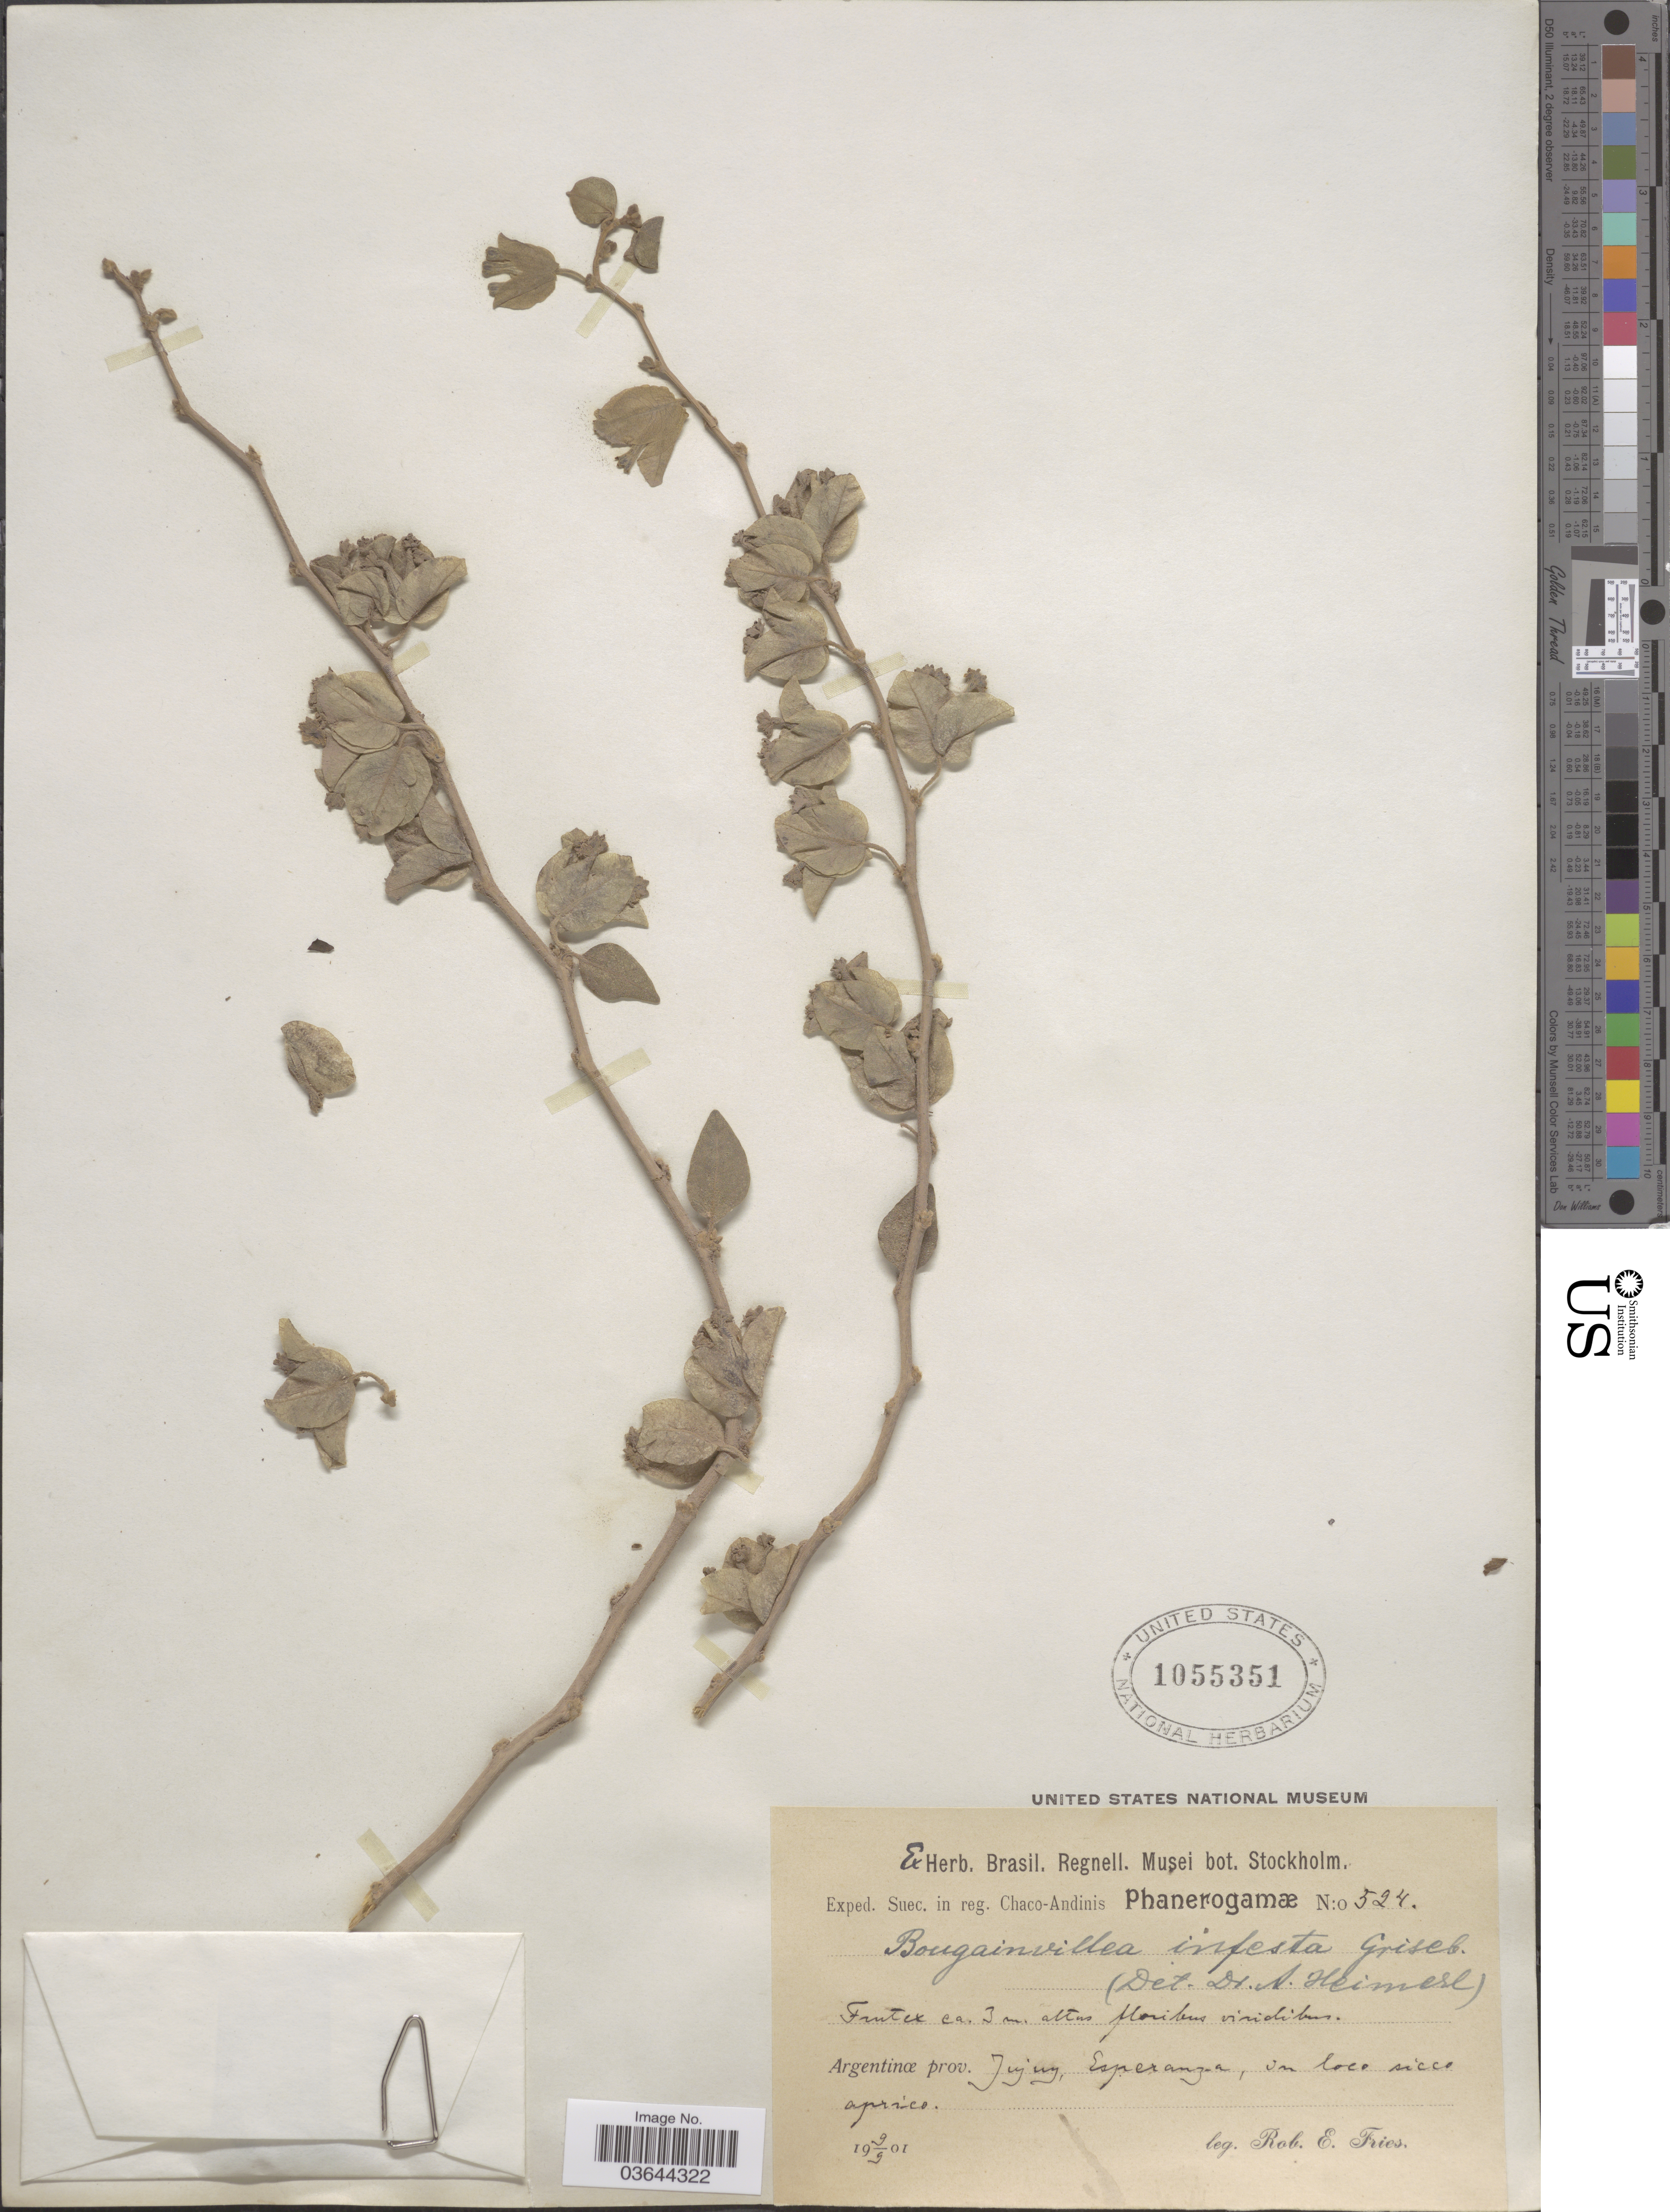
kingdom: Plantae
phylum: Tracheophyta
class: Magnoliopsida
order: Caryophyllales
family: Nyctaginaceae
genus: Bougainvillea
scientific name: Bougainvillea infesta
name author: Griseb.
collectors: R. E. Fries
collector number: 524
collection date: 1901-09-09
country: Argentina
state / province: Jujuy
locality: Esperanza, in loco sicco aprico.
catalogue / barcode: US 1055351